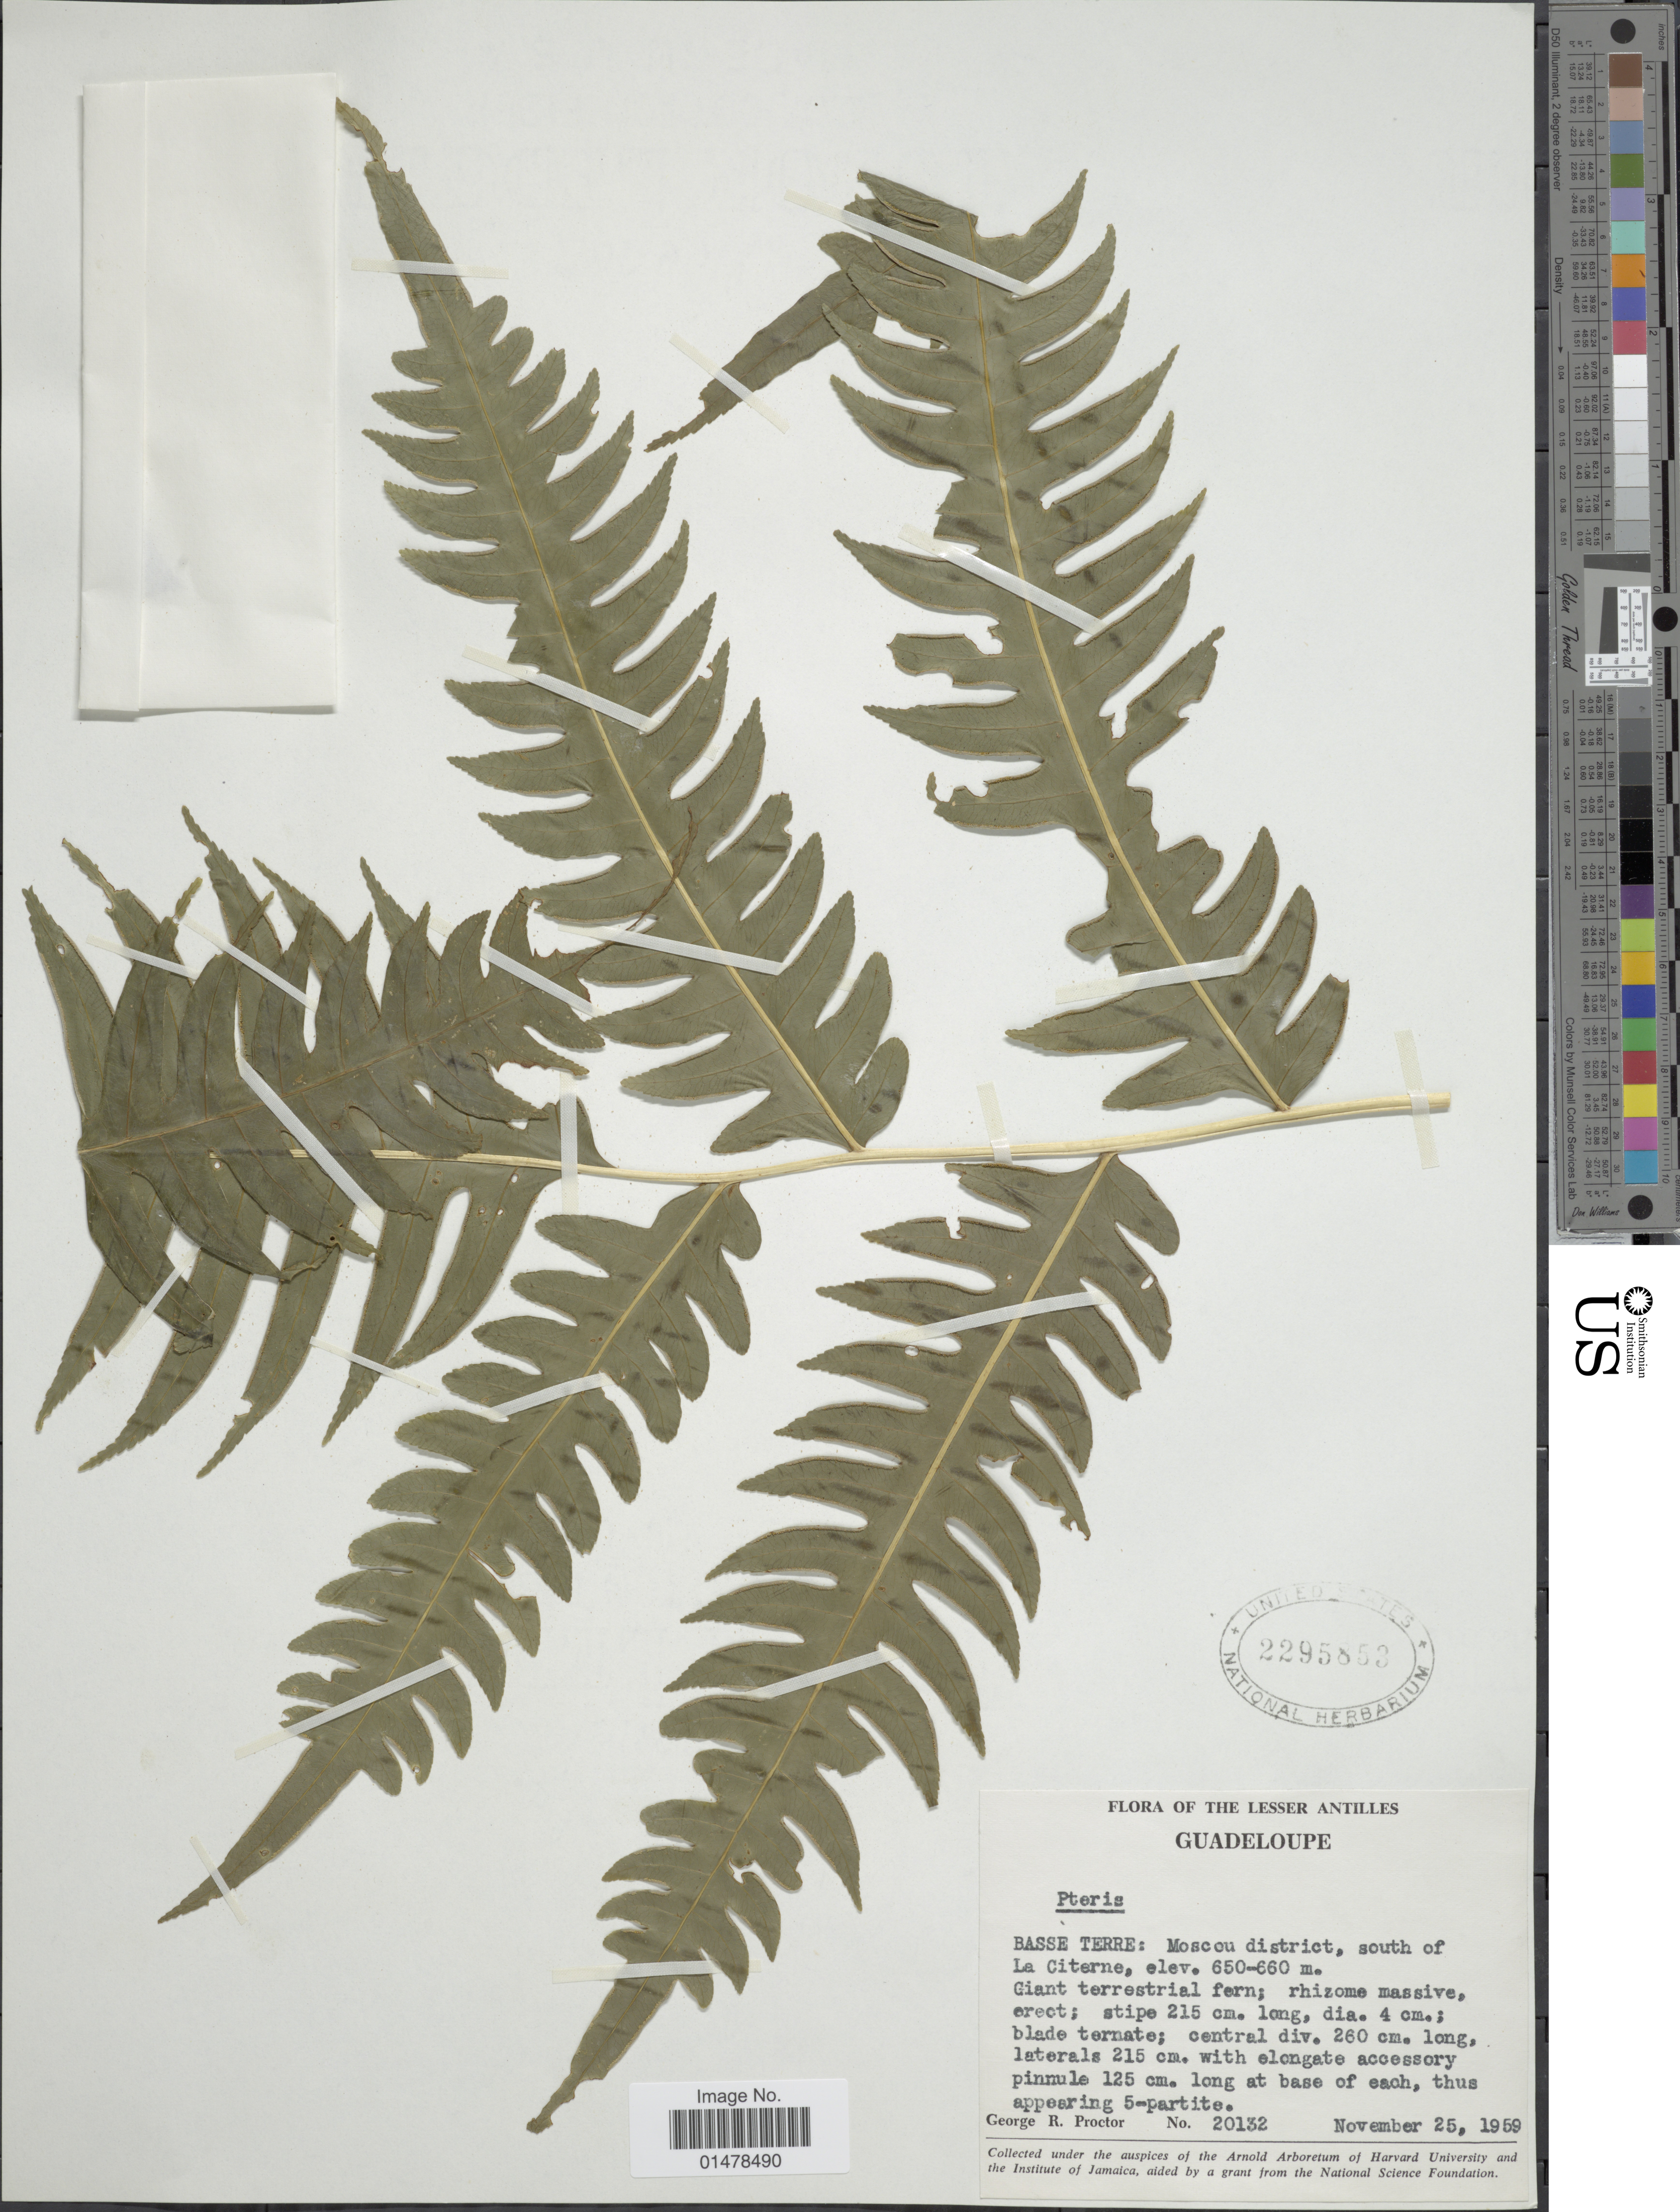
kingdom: Plantae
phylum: Tracheophyta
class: Polypodiopsida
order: Polypodiales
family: Pteridaceae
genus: Pteris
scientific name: Pteris arborea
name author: L.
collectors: G. R. Proctor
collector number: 20132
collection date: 1959-11-25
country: Guadeloupe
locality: The Lesser Antilles, Basse Terre: Moscou district, south of La Citerne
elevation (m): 650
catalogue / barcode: US 2295853